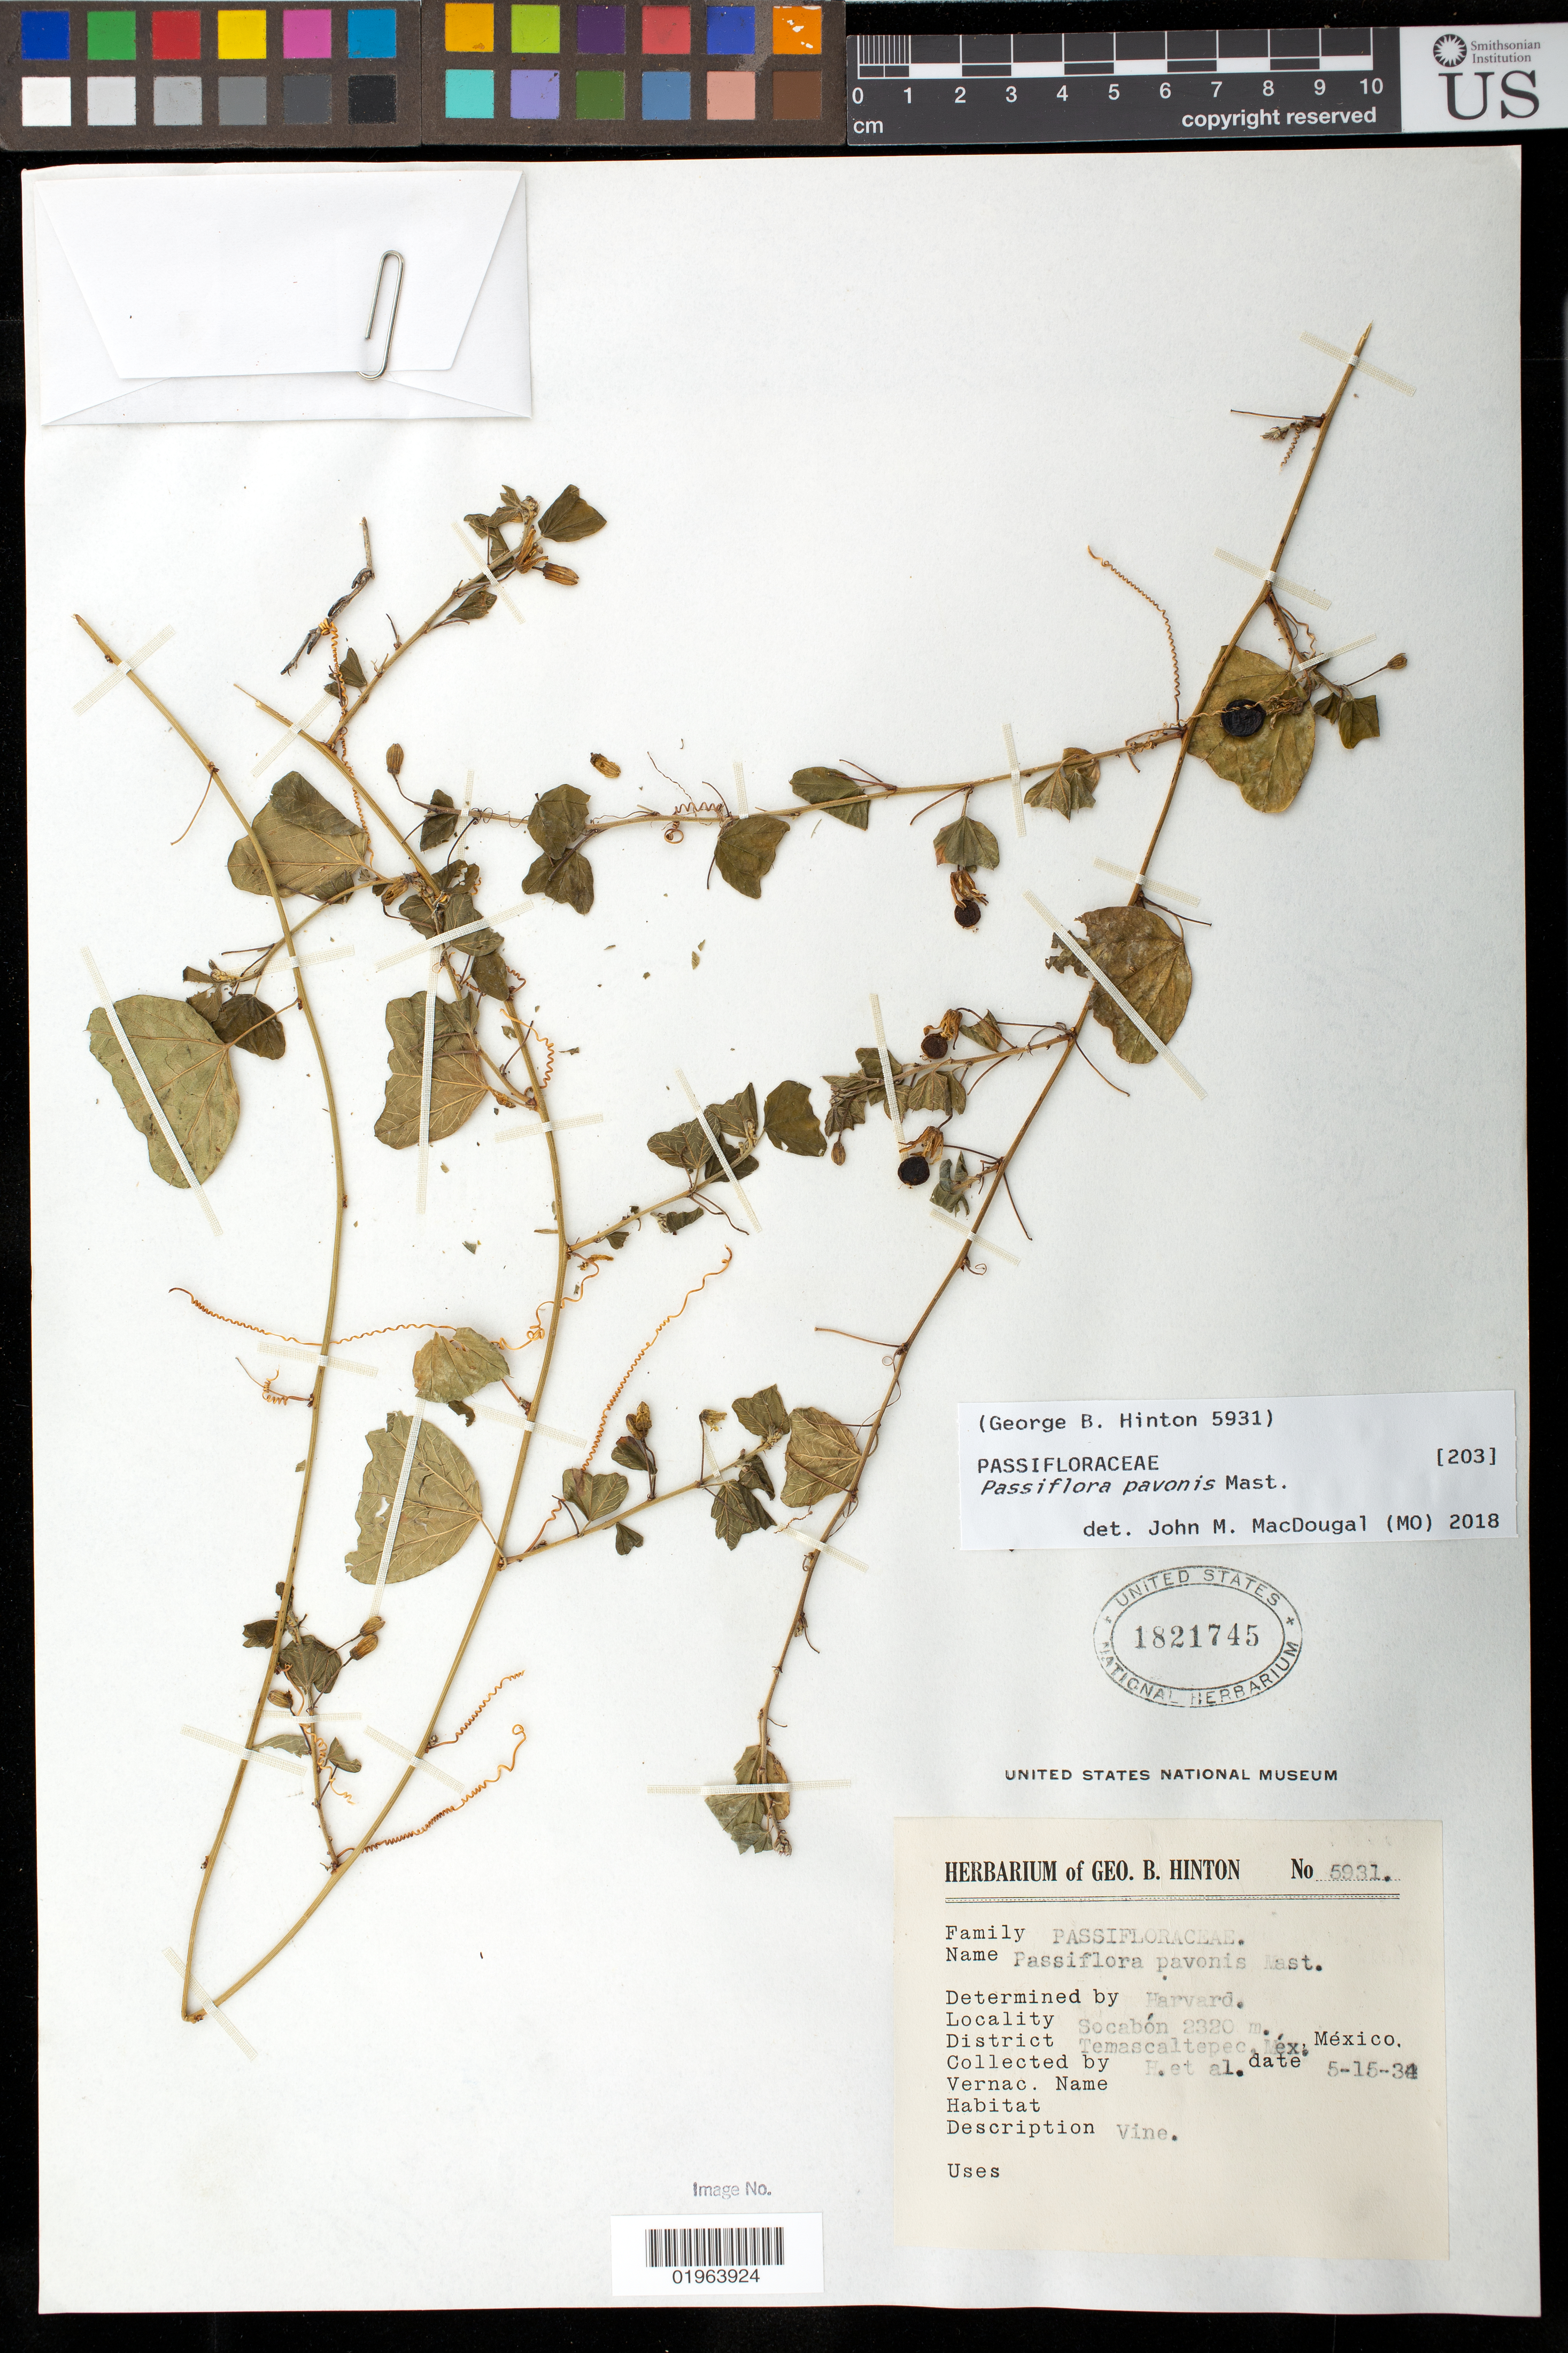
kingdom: Plantae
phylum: Tracheophyta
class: Magnoliopsida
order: Malpighiales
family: Passifloraceae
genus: Passiflora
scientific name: Passiflora pavonis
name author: Mast.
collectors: G. B. Hinton & et al.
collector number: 5931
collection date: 1934-05-15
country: Mexico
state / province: México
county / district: Temascaltepec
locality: Socabon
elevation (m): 2320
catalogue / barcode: US 1821745